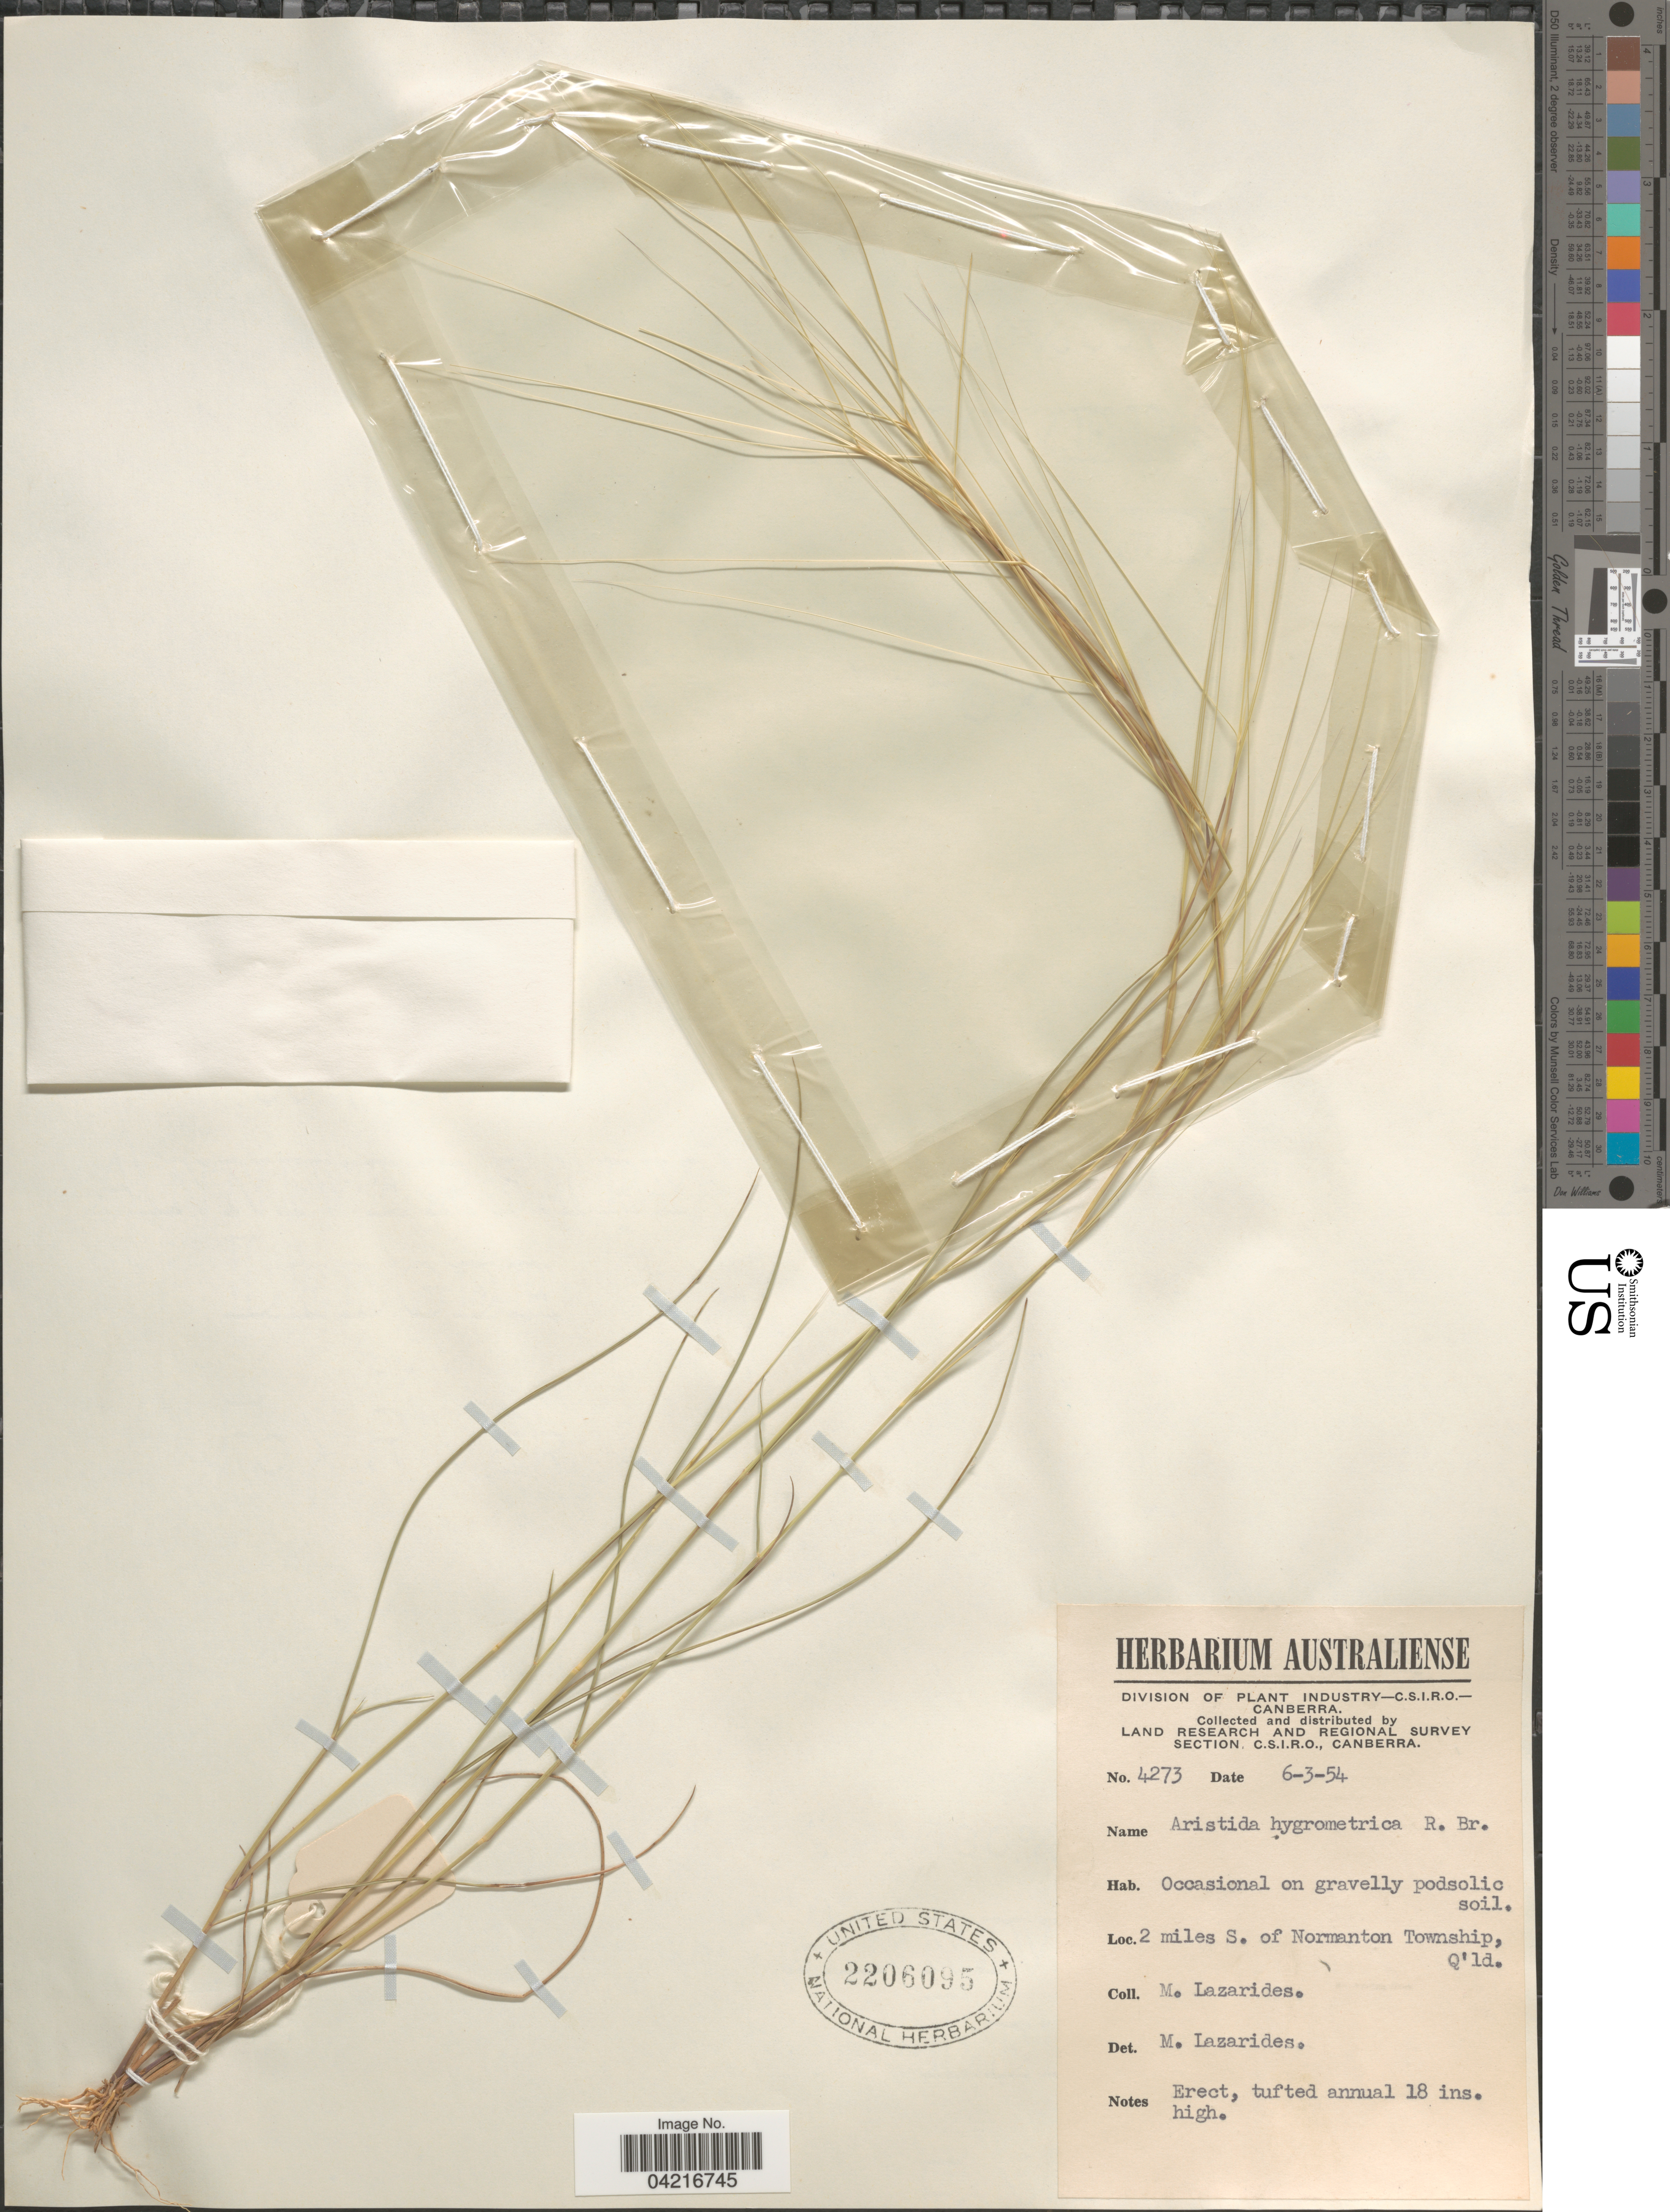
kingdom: Plantae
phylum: Tracheophyta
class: Liliopsida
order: Poales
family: Poaceae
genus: Aristida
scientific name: Aristida hygrometrica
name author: R. Br.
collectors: M. Lazarides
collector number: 4273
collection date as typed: Transcribed d/m/y: 6/3/54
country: Australia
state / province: Queensland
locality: Land Research and Regional Survey Section, C.S.I.R.O. 2 miles S. of Normanton Township, Q'ld.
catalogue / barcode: US 2206095